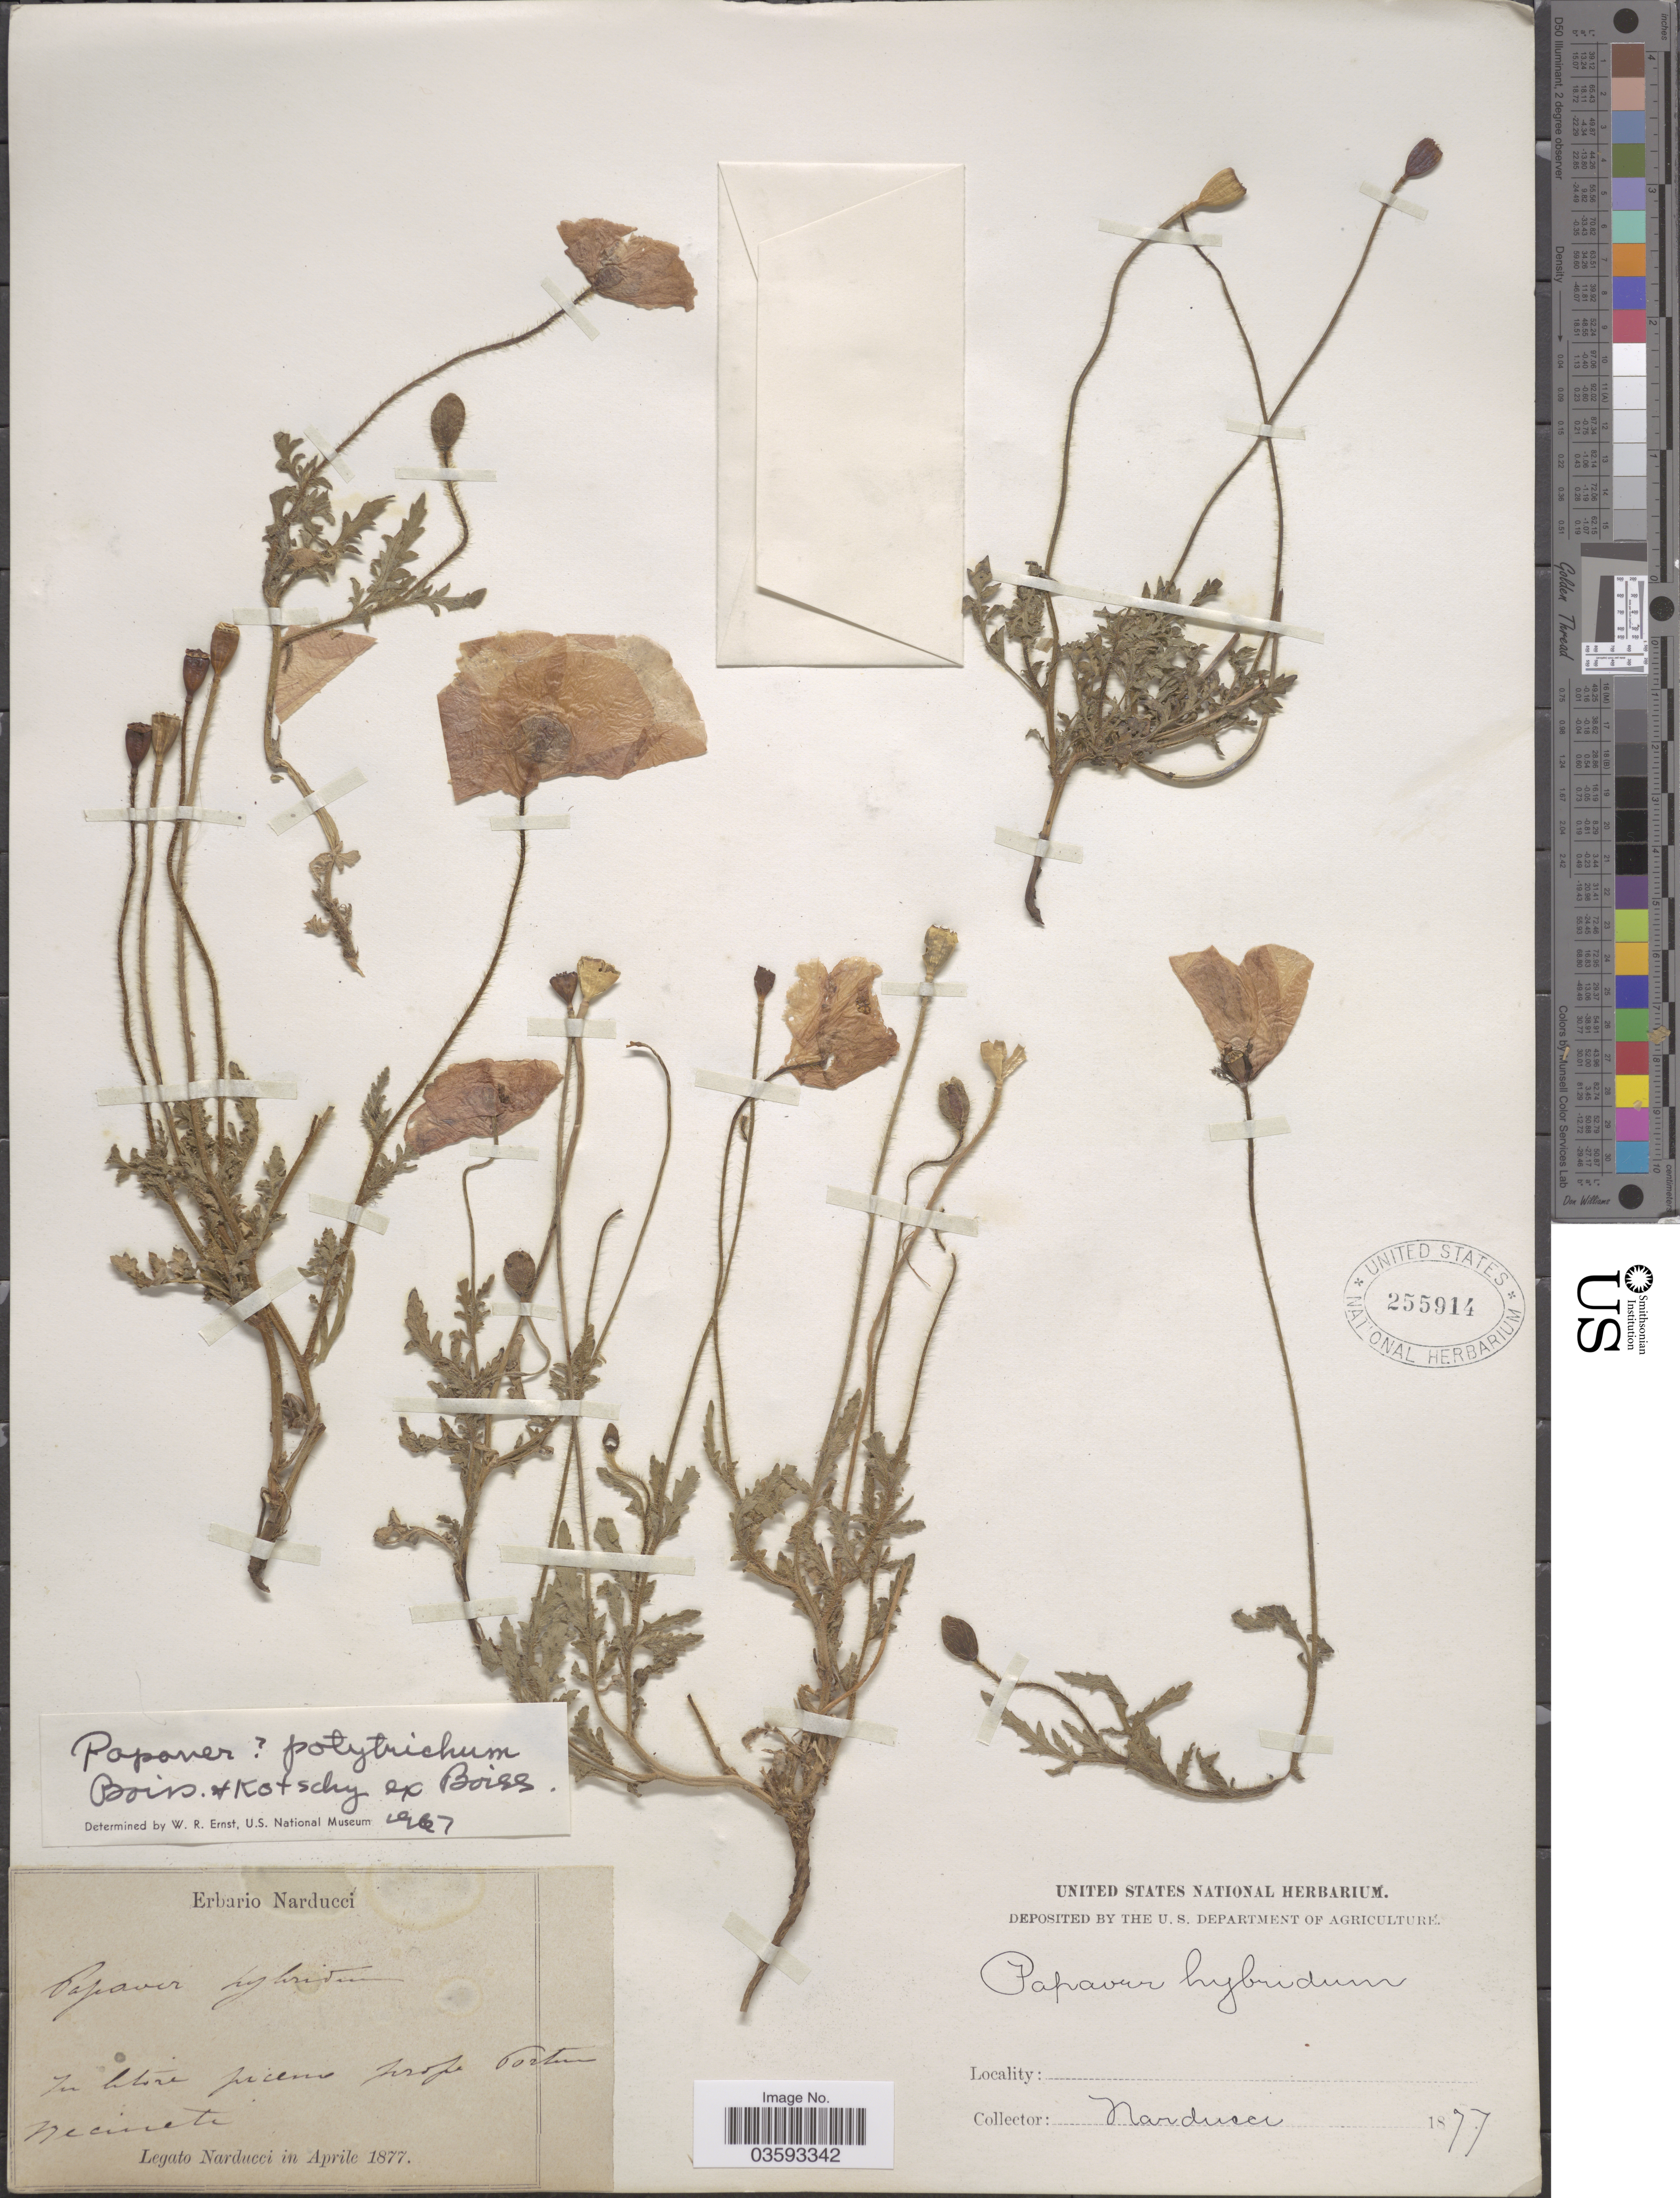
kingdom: Plantae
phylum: Tracheophyta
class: Magnoliopsida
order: Ranunculales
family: Papaveraceae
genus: Papaver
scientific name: Papaver hybridum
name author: L.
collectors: -. Narducci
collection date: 1877-04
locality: In litore picens prope Tortum Necineti. [interpreted]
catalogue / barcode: US 255914